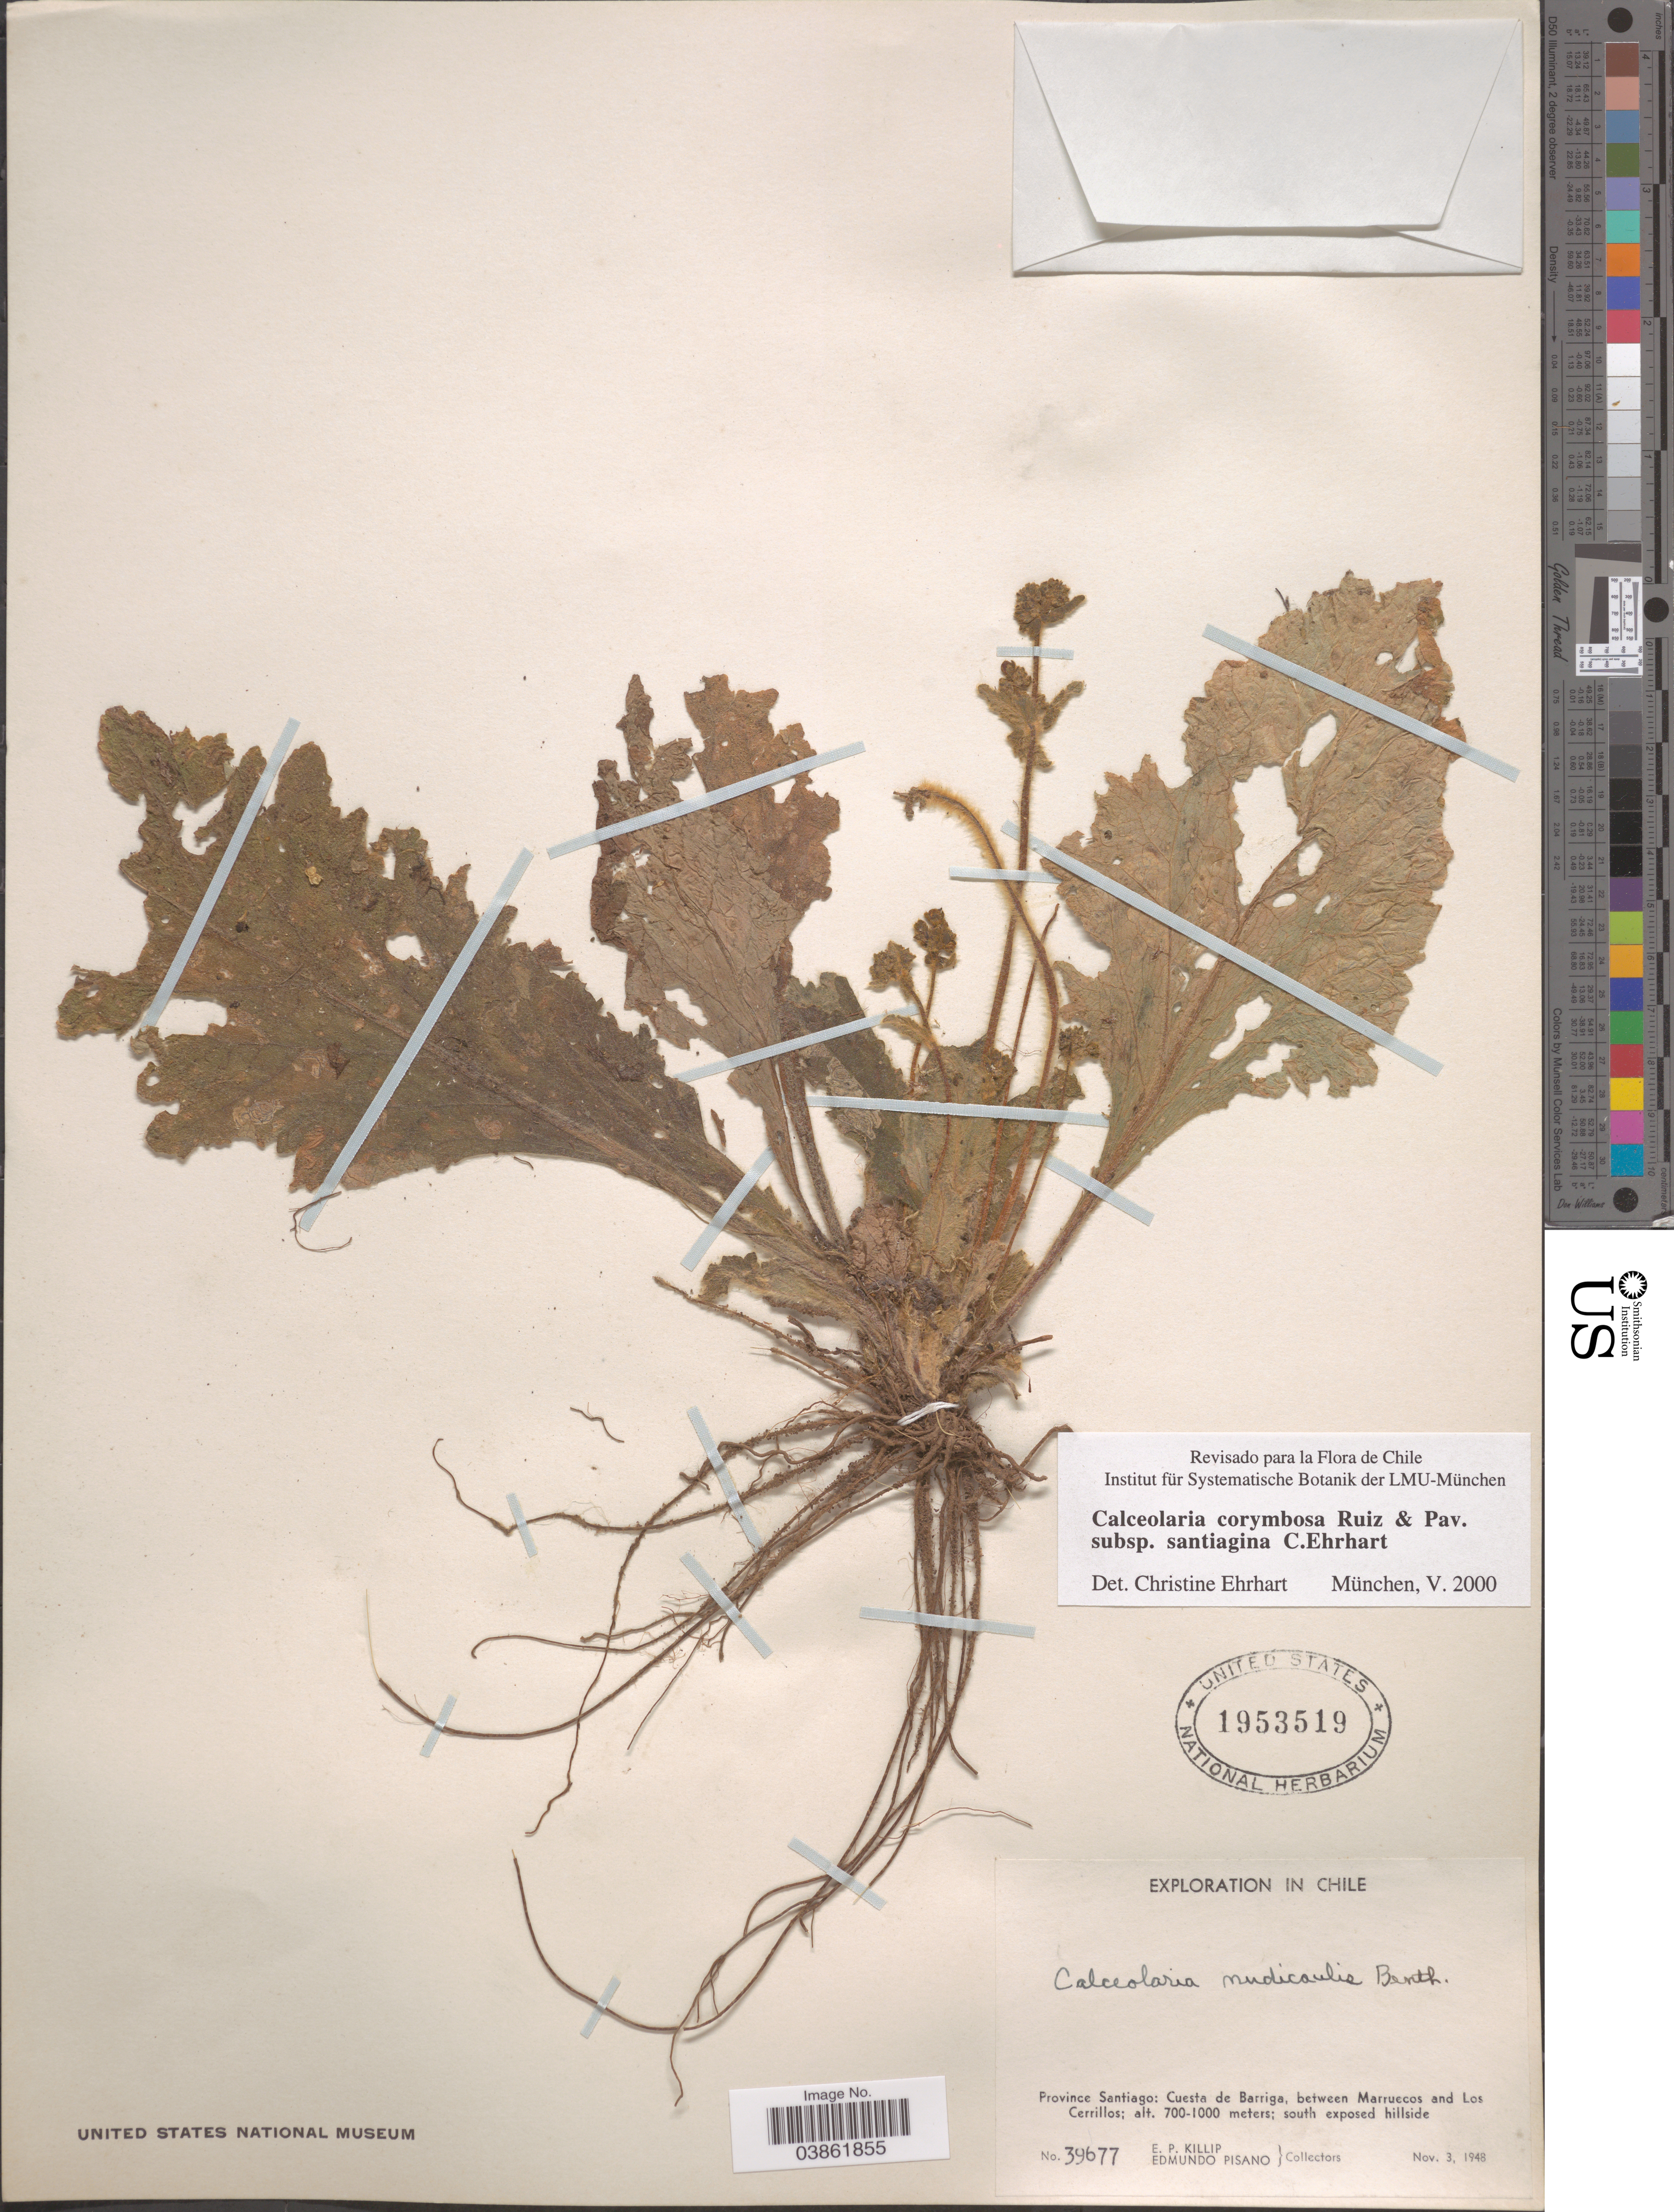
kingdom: Plantae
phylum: Tracheophyta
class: Magnoliopsida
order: Lamiales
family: Calceolariaceae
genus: Calceolaria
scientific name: Calceolaria corymbosa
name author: Ruiz & Pav.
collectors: E. P. Killip & E. Pisano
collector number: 39677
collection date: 1948-11-03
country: Chile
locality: Province Santiago: Cuesta de Barriga, between Marruecos and Los Cerrilos.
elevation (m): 700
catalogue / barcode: US 1953519